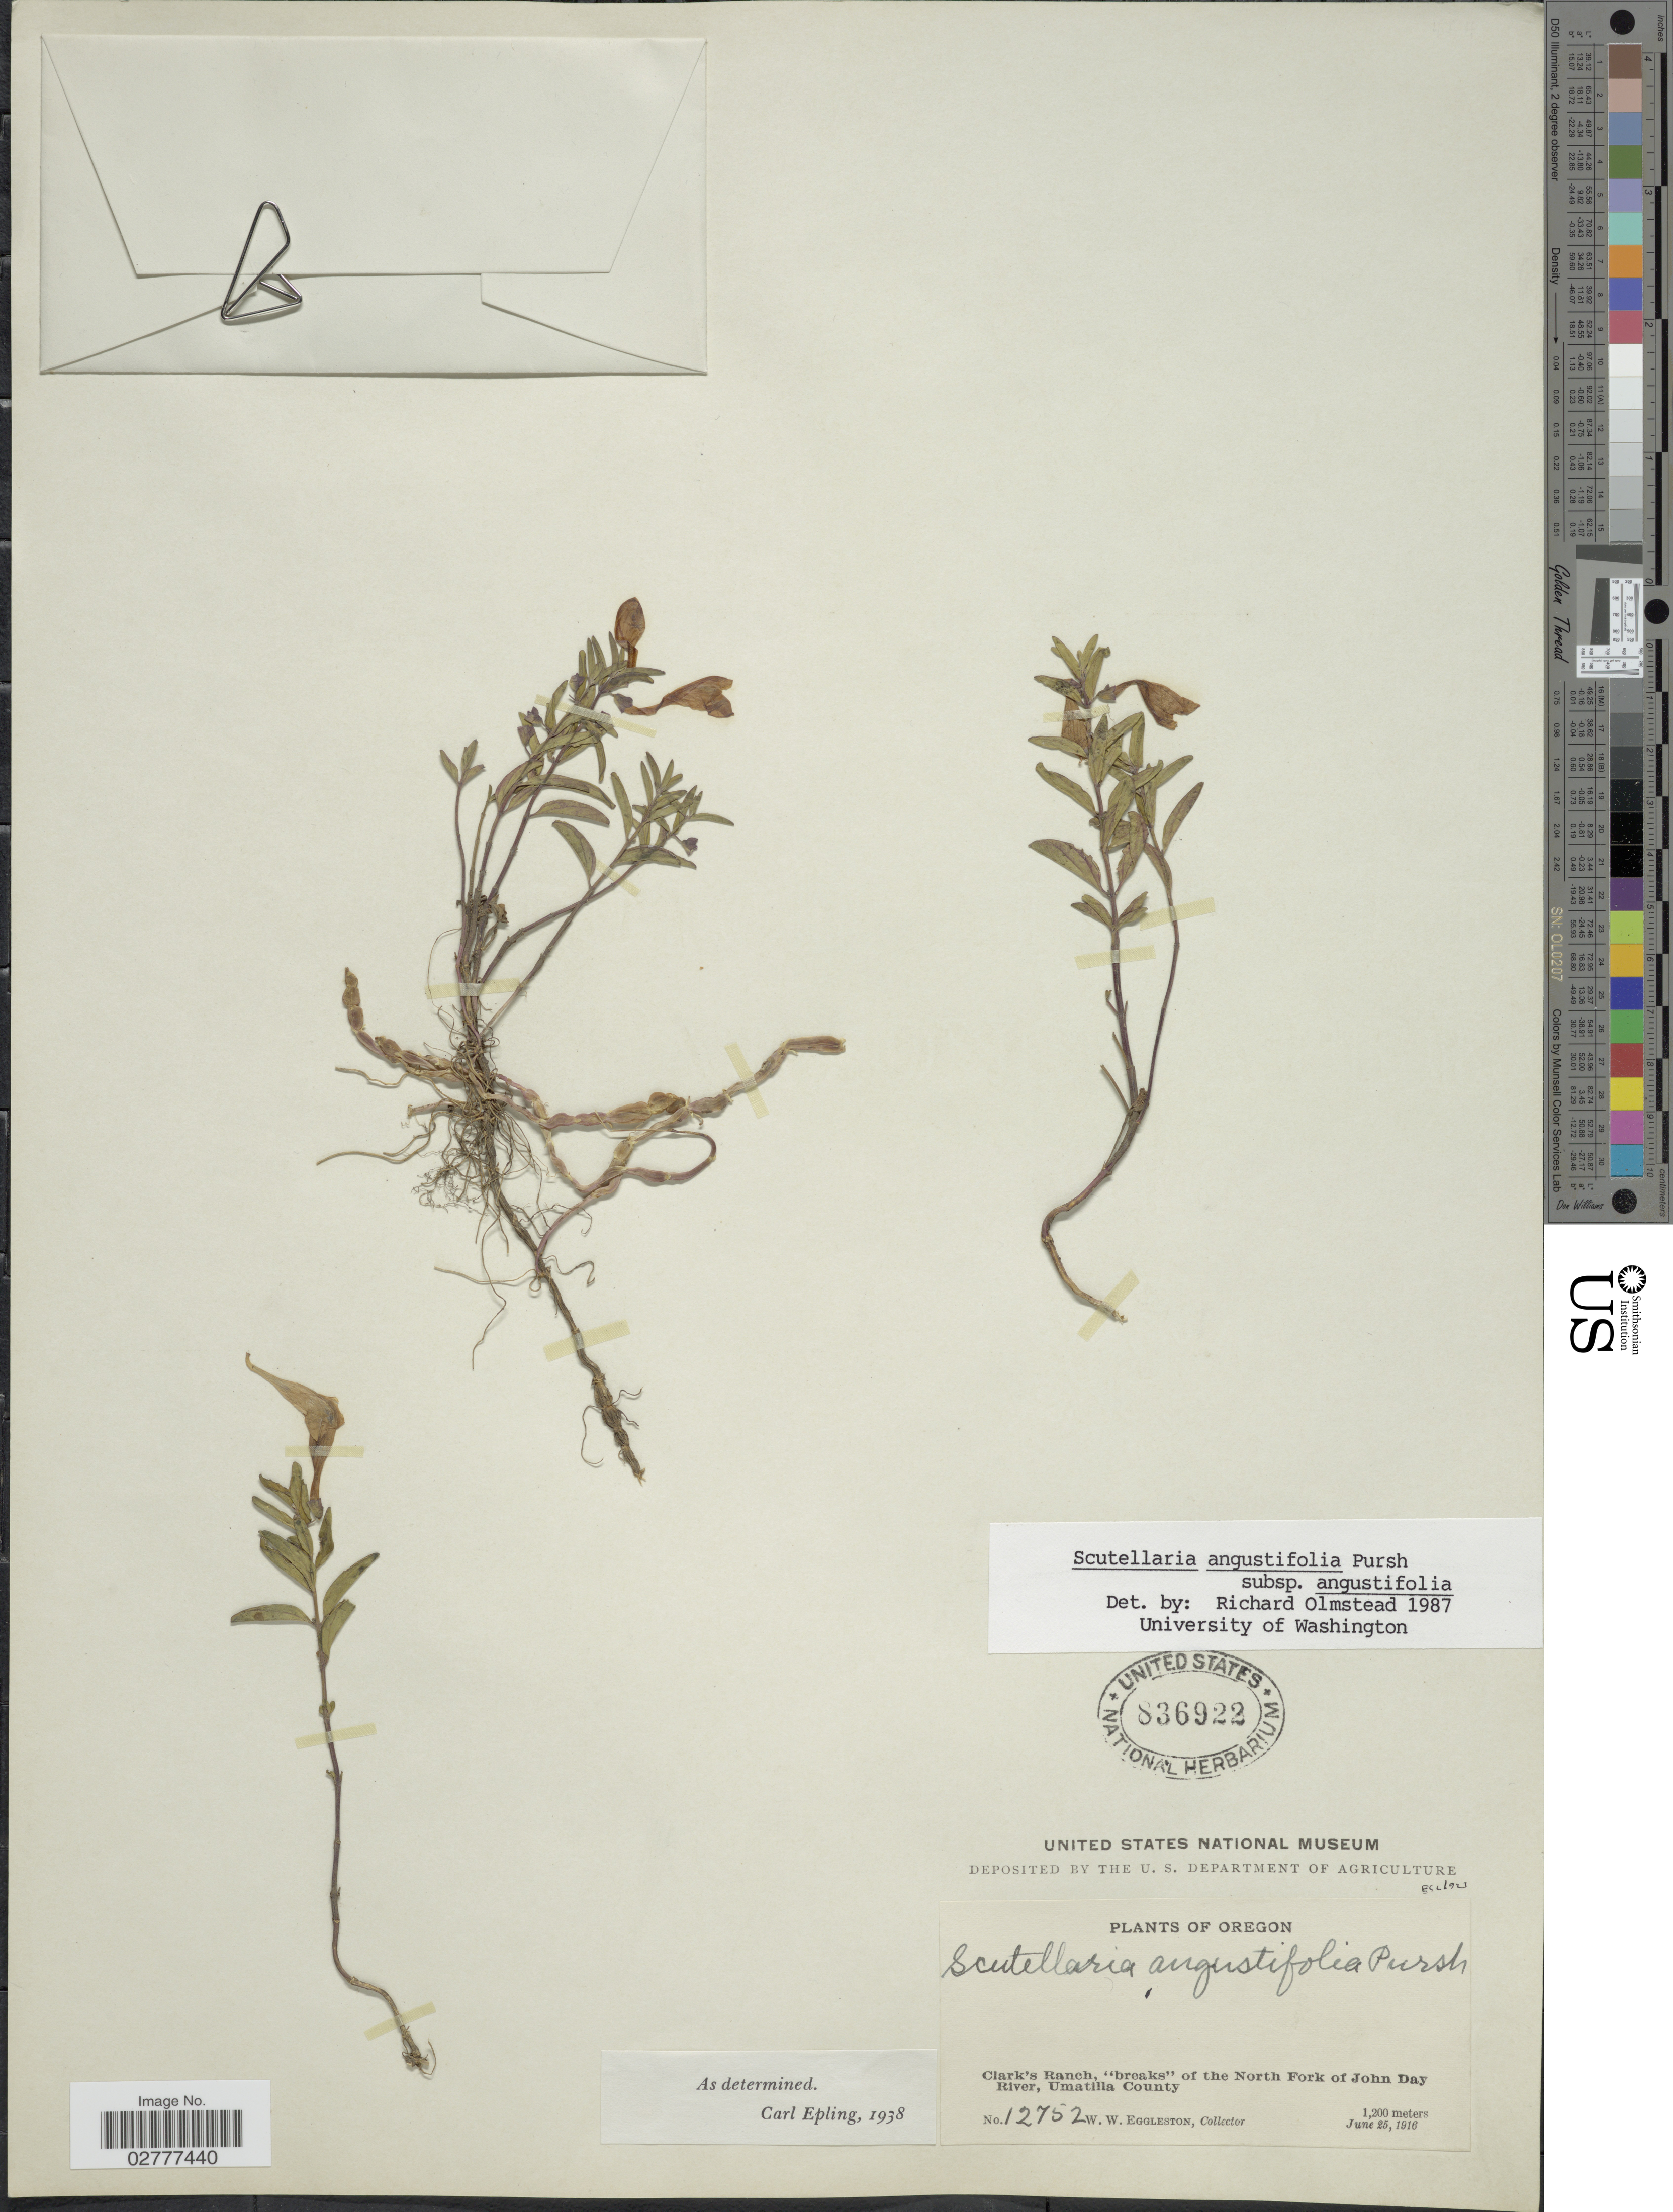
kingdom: Plantae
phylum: Tracheophyta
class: Magnoliopsida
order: Lamiales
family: Lamiaceae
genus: Scutellaria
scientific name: Scutellaria angustifolia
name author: Pursh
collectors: W. W. Eggleston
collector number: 12752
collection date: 1916-06-25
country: United States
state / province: Oregon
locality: Clark's Ranch, "breaks" of the North Fork of John Day River, Umatilla County.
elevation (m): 1200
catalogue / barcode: US 836922